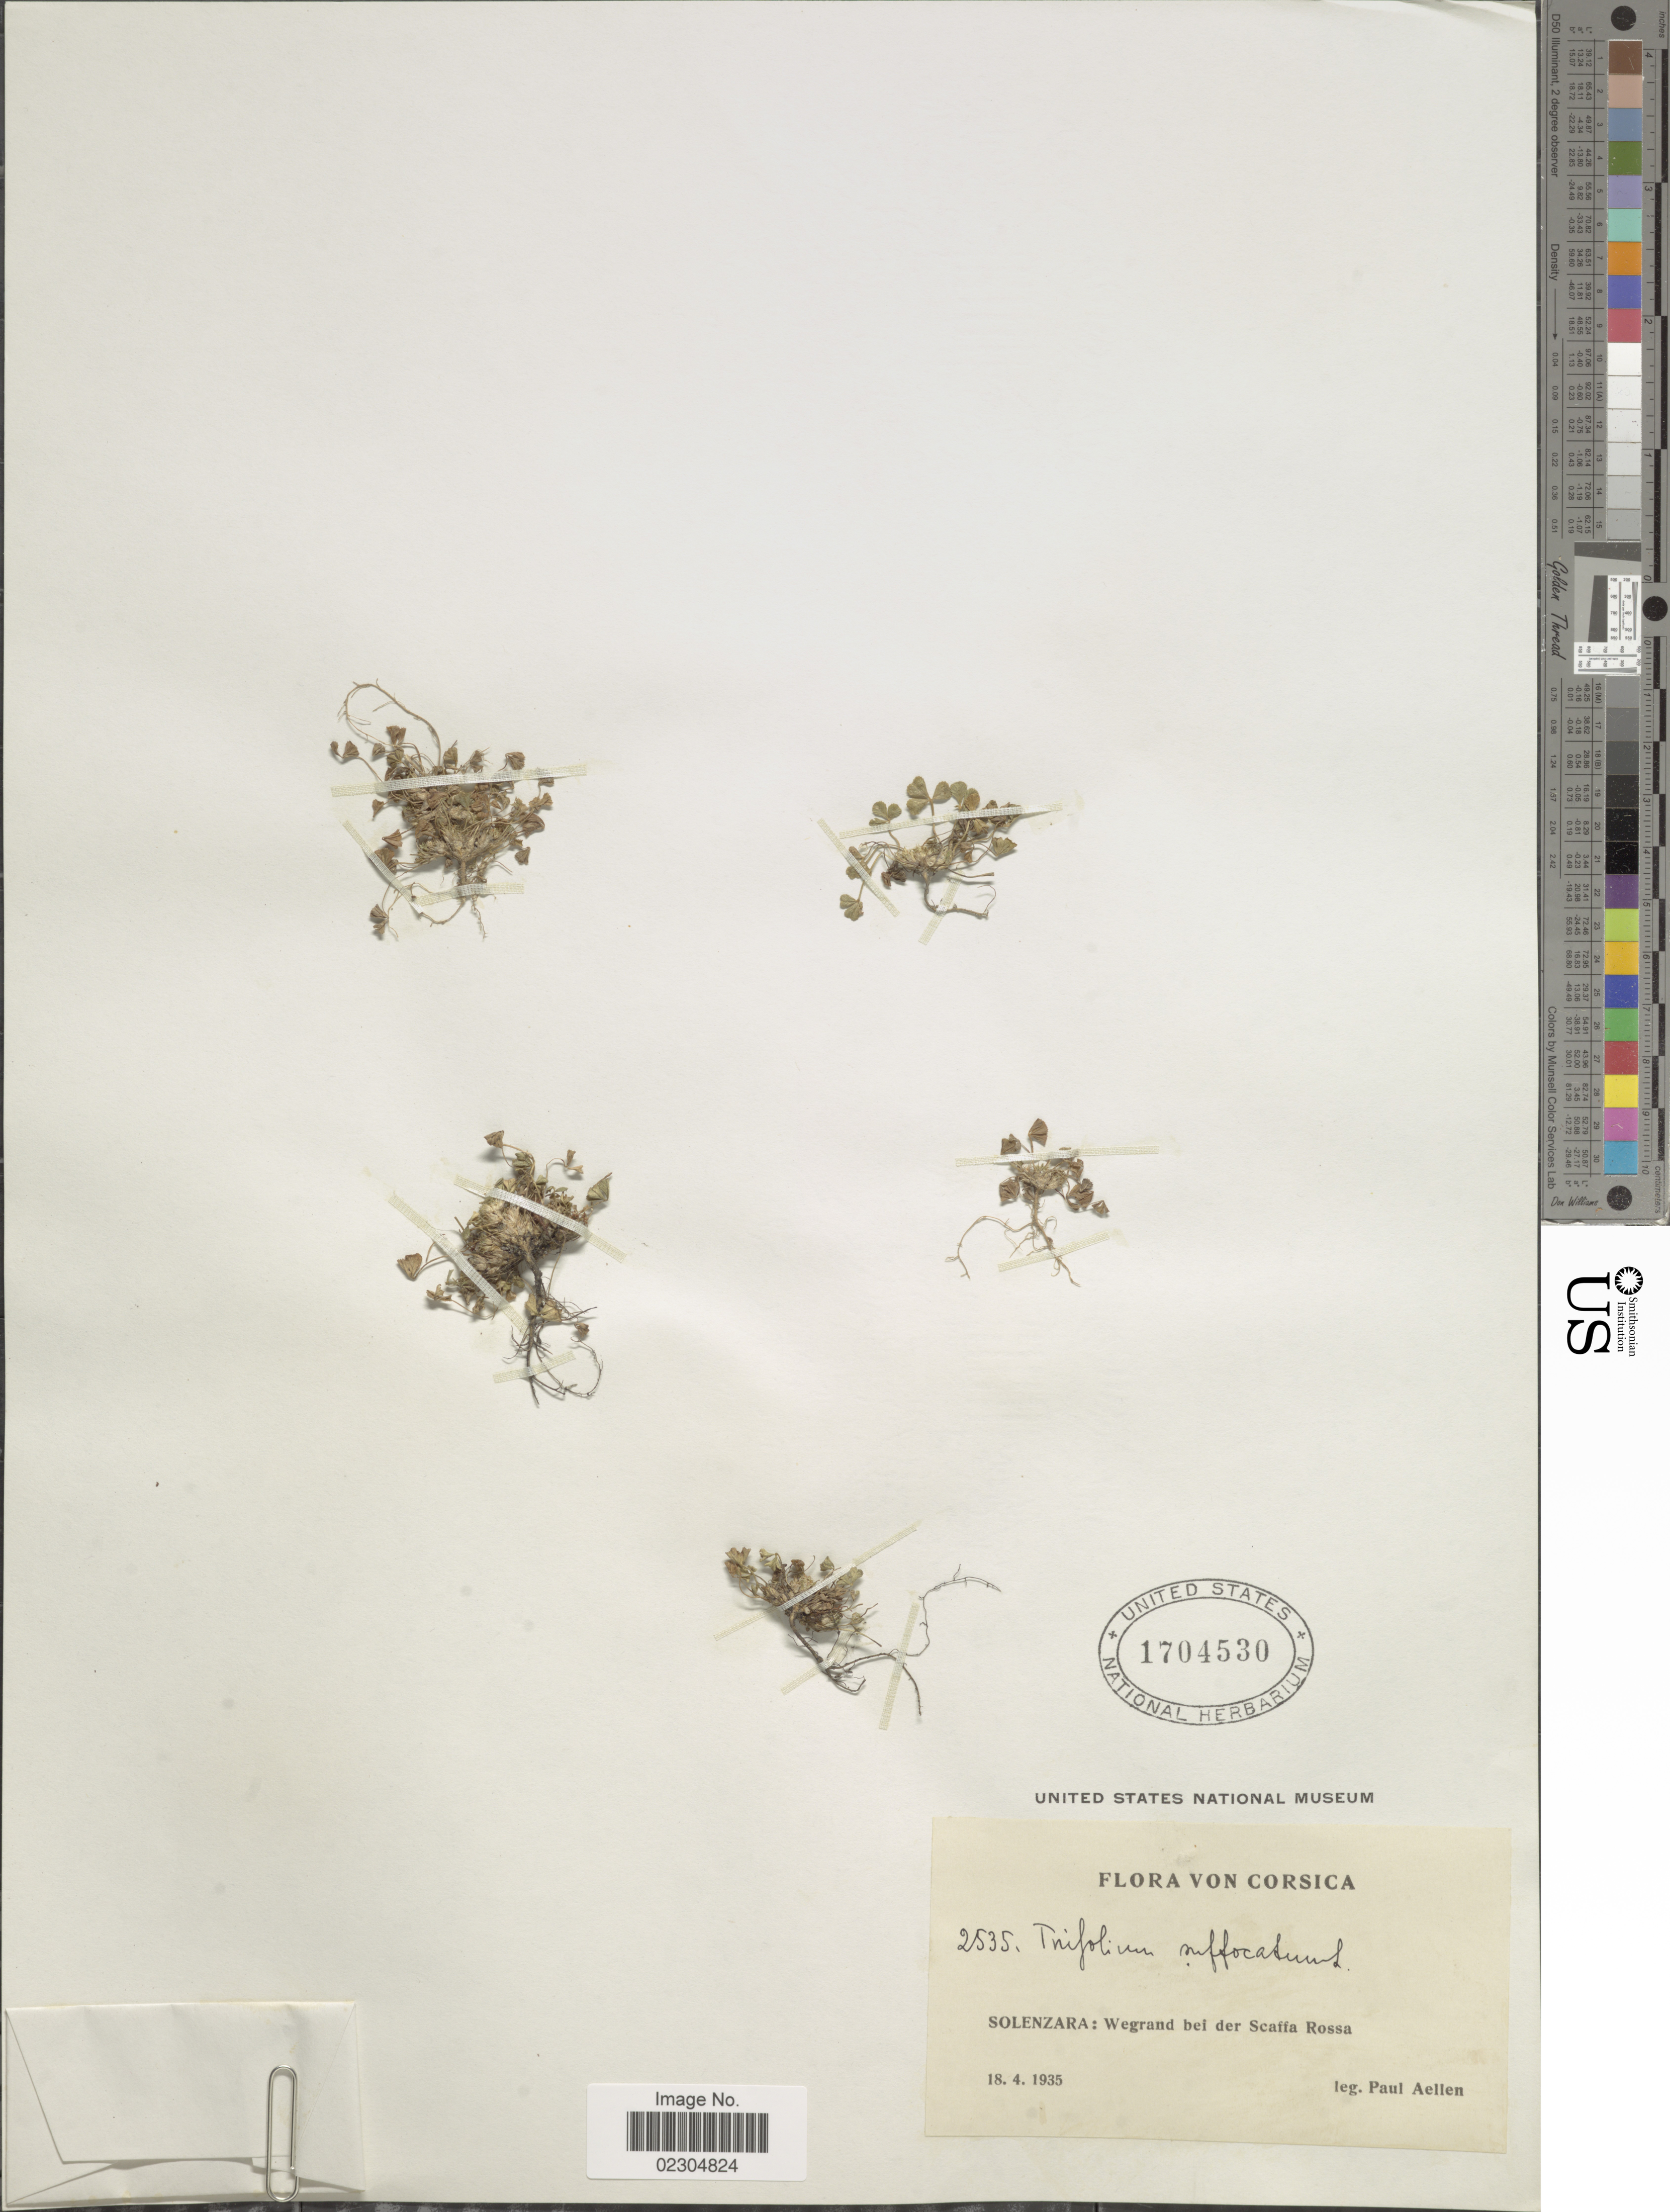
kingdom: Plantae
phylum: Tracheophyta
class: Magnoliopsida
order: Fabales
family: Fabaceae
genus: Trifolium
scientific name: Trifolium suffocatum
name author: L.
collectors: P. Aellen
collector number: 2535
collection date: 1935-04-18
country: France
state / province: Corsica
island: Corse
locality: Solenzara: Wegrand bei der Scaffa Rossa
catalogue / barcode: US 1704530